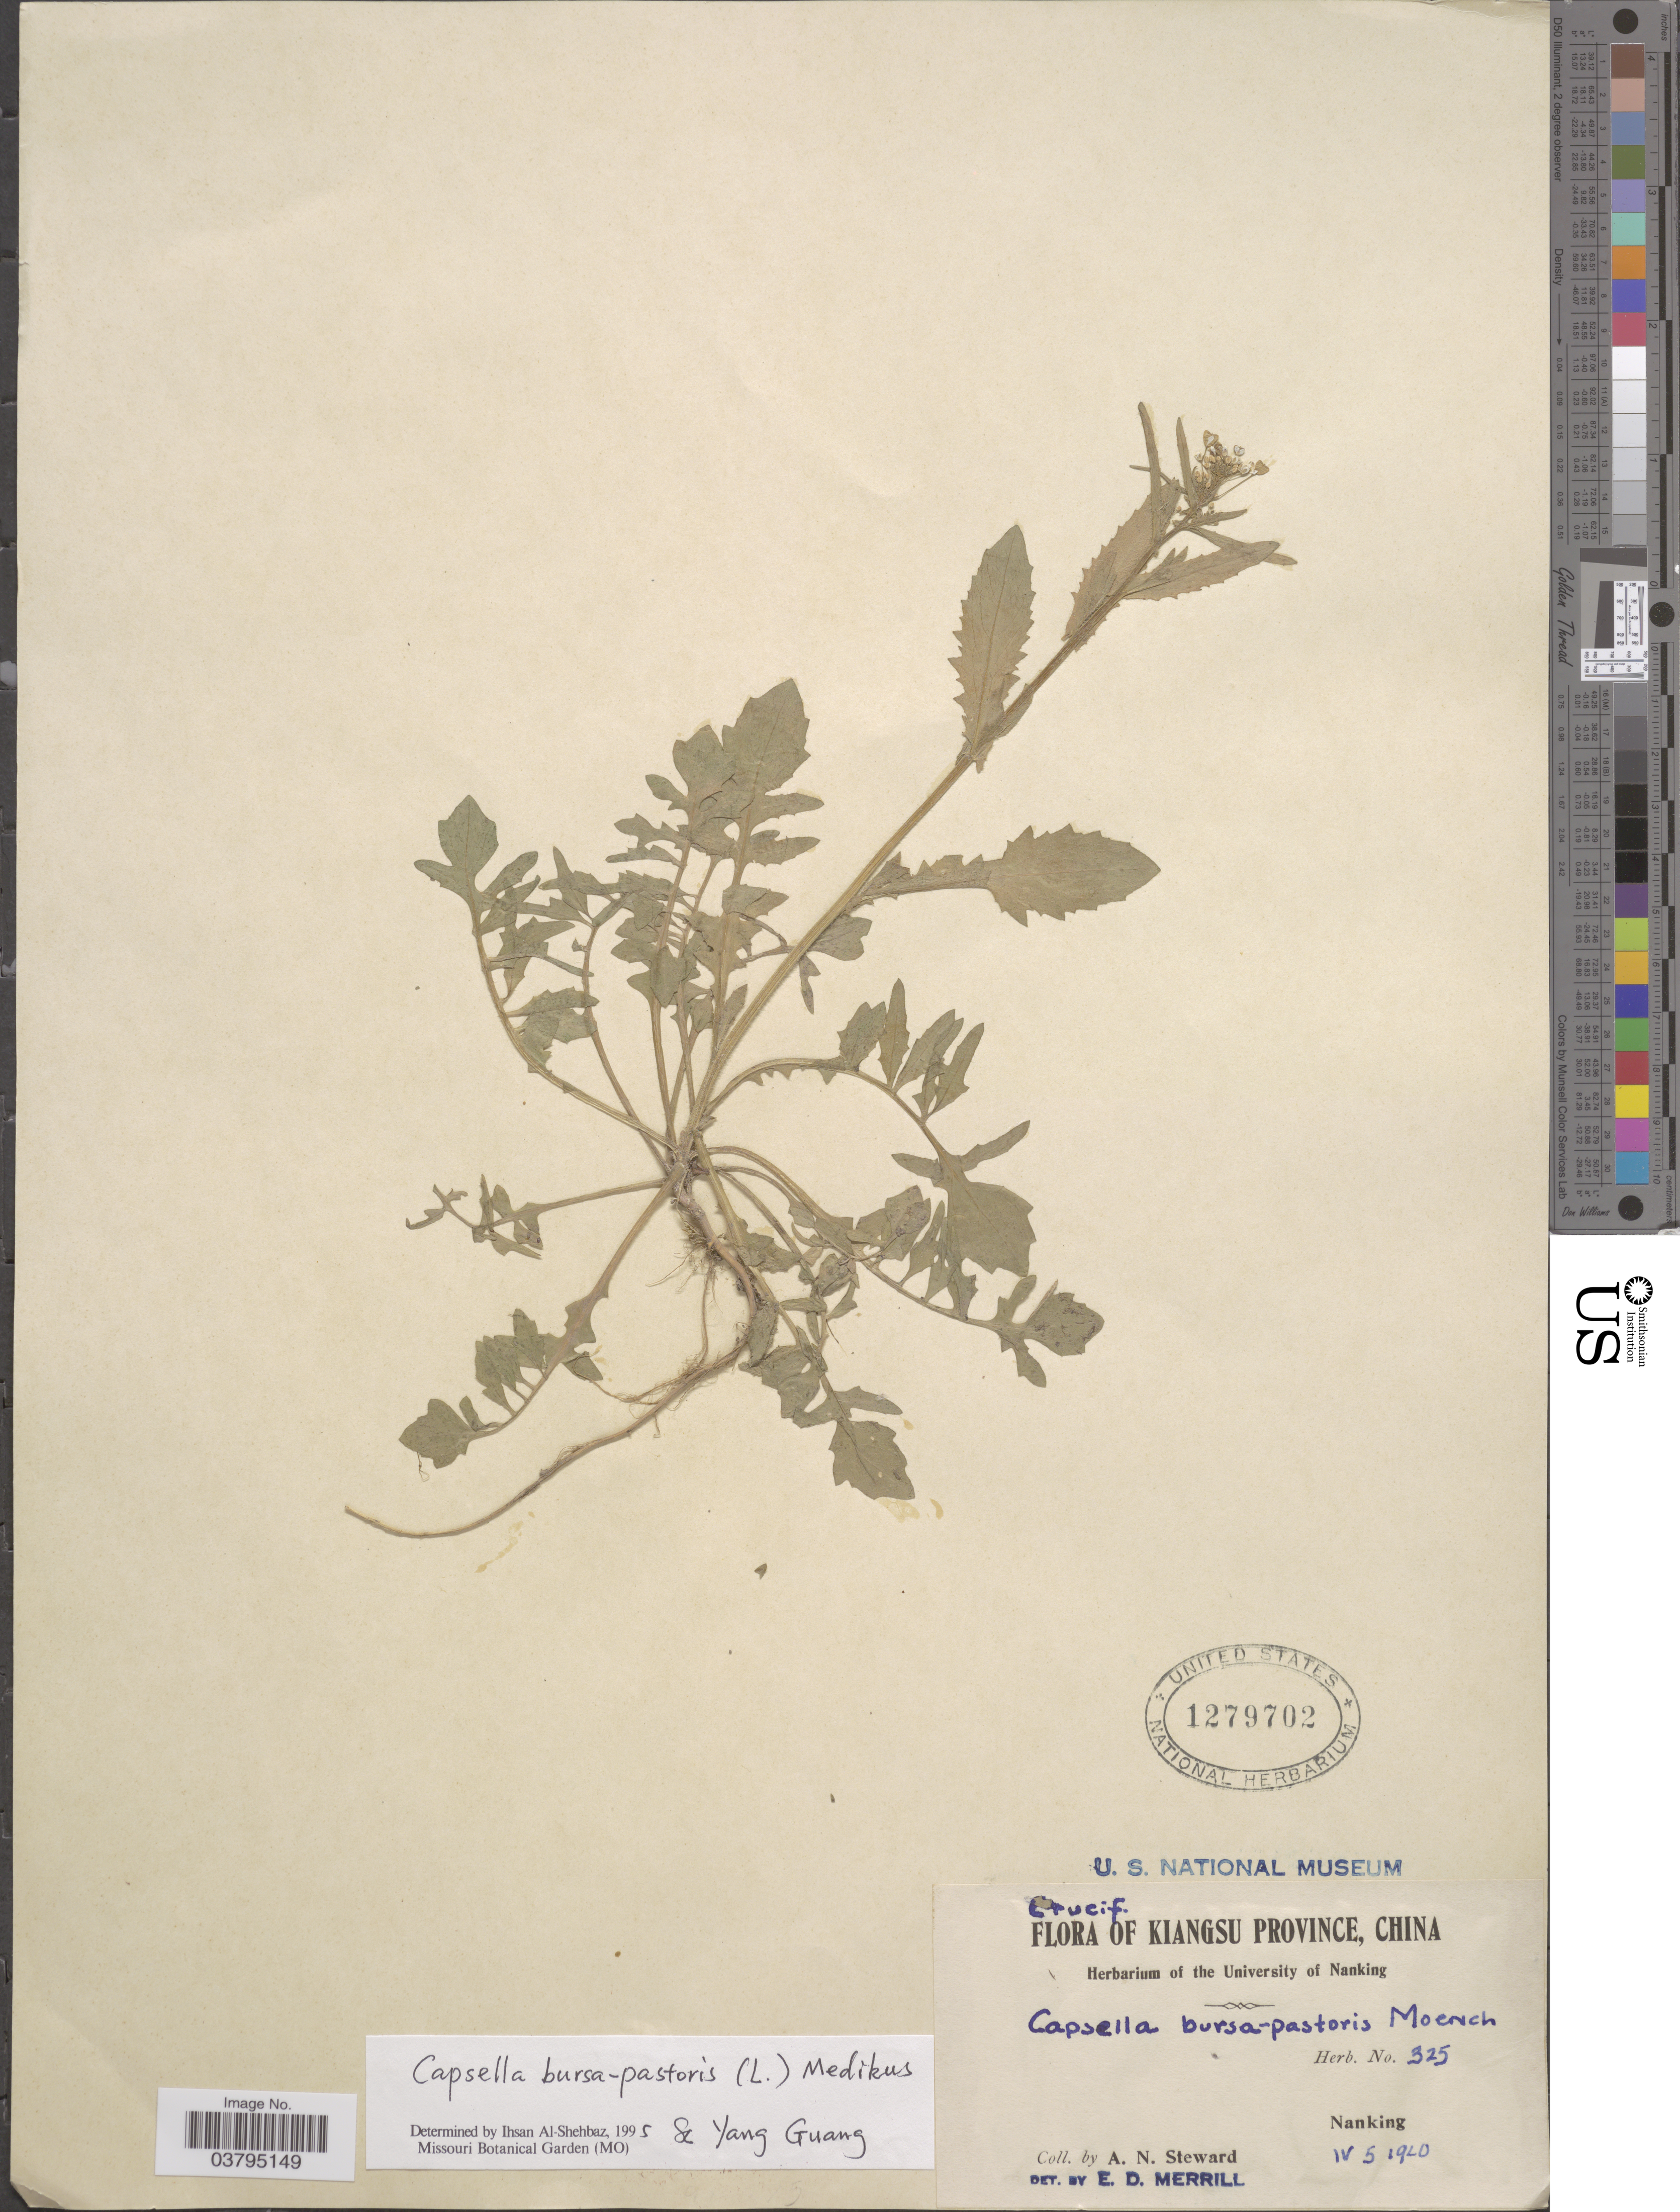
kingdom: Plantae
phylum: Tracheophyta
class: Magnoliopsida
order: Brassicales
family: Brassicaceae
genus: Capsella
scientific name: Capsella bursa-pastoris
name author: (L.) Medik.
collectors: A. N. Steward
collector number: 325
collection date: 1920-04-05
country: China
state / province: Jiangsu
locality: Kiangsu Province. Nanking.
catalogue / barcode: US 1279702